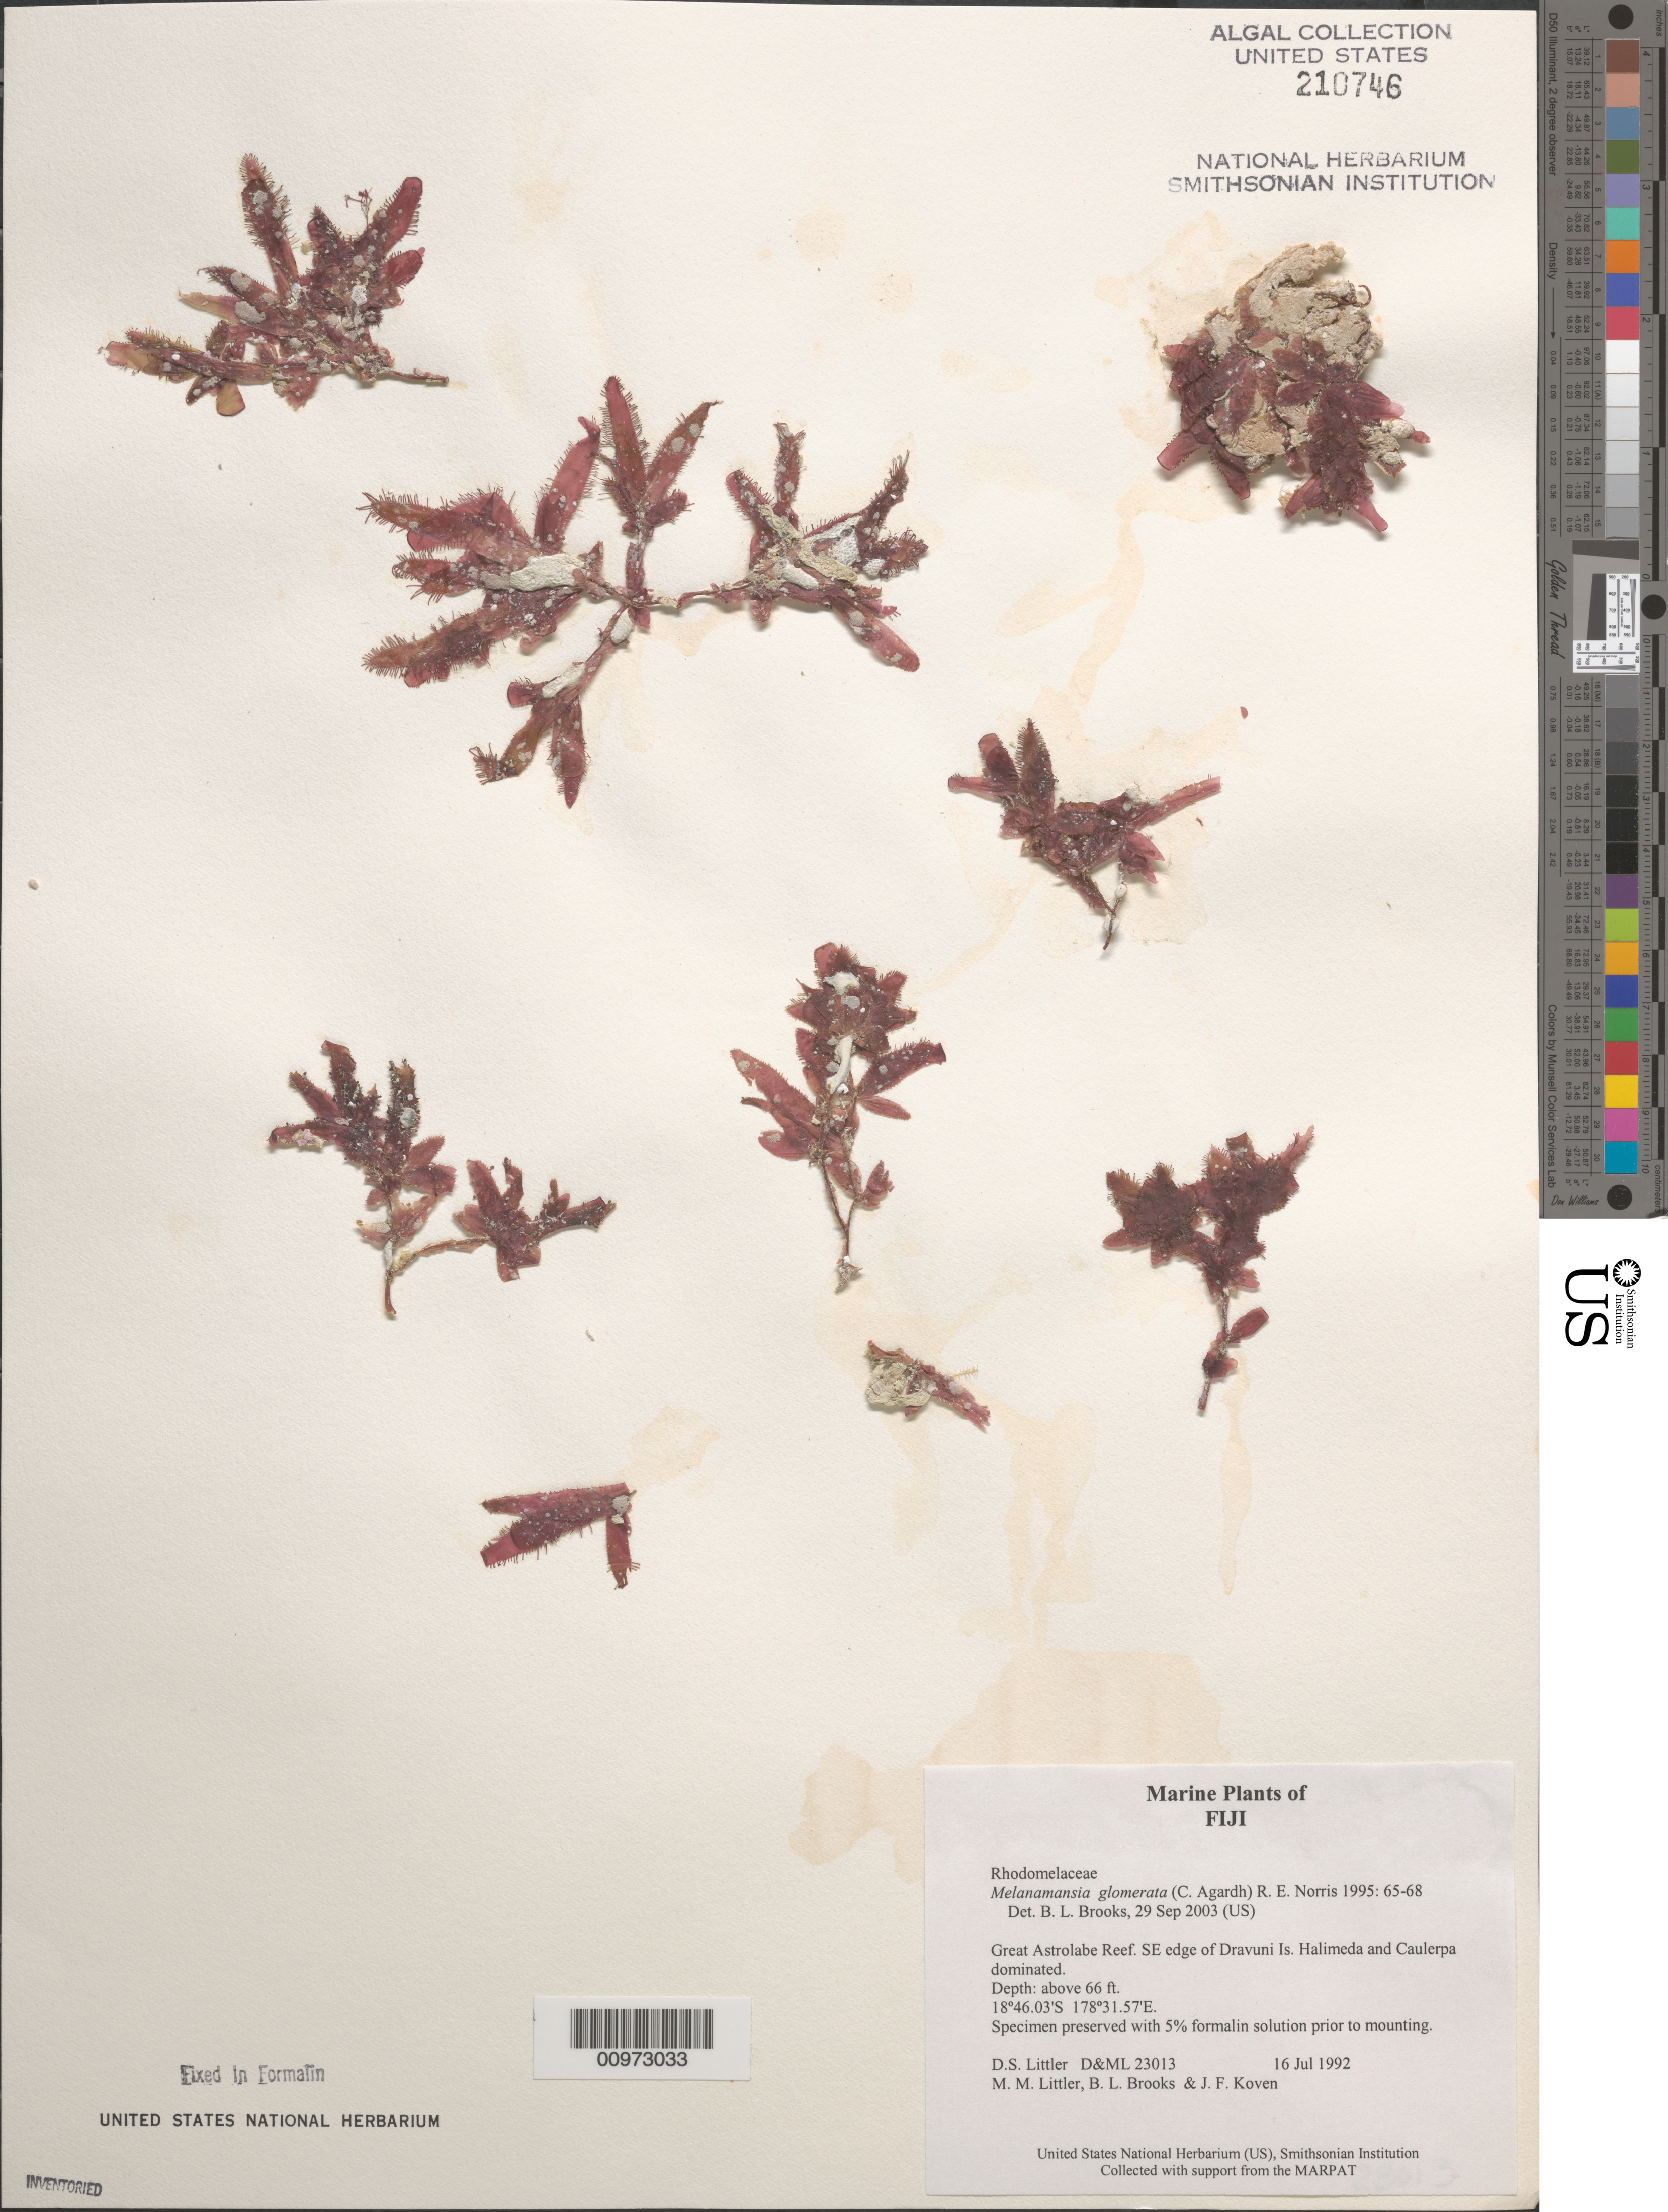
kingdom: Plantae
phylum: Rhodophyta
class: Florideophyceae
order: Ceramiales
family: Rhodomelaceae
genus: Amansia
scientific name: Amansia glomerata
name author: C. Agardh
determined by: Algae name updating Project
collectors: D. S. Littler, M. M. Littler, B. Brooks & J. Koven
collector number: D&ML 23013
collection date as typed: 16 Jul 1992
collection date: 1992-07-16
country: Fiji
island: Dravuni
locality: Great Astrolabe Reef, southeast edge of island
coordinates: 18 46.03'S, 178 31.57'E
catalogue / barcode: US 210746